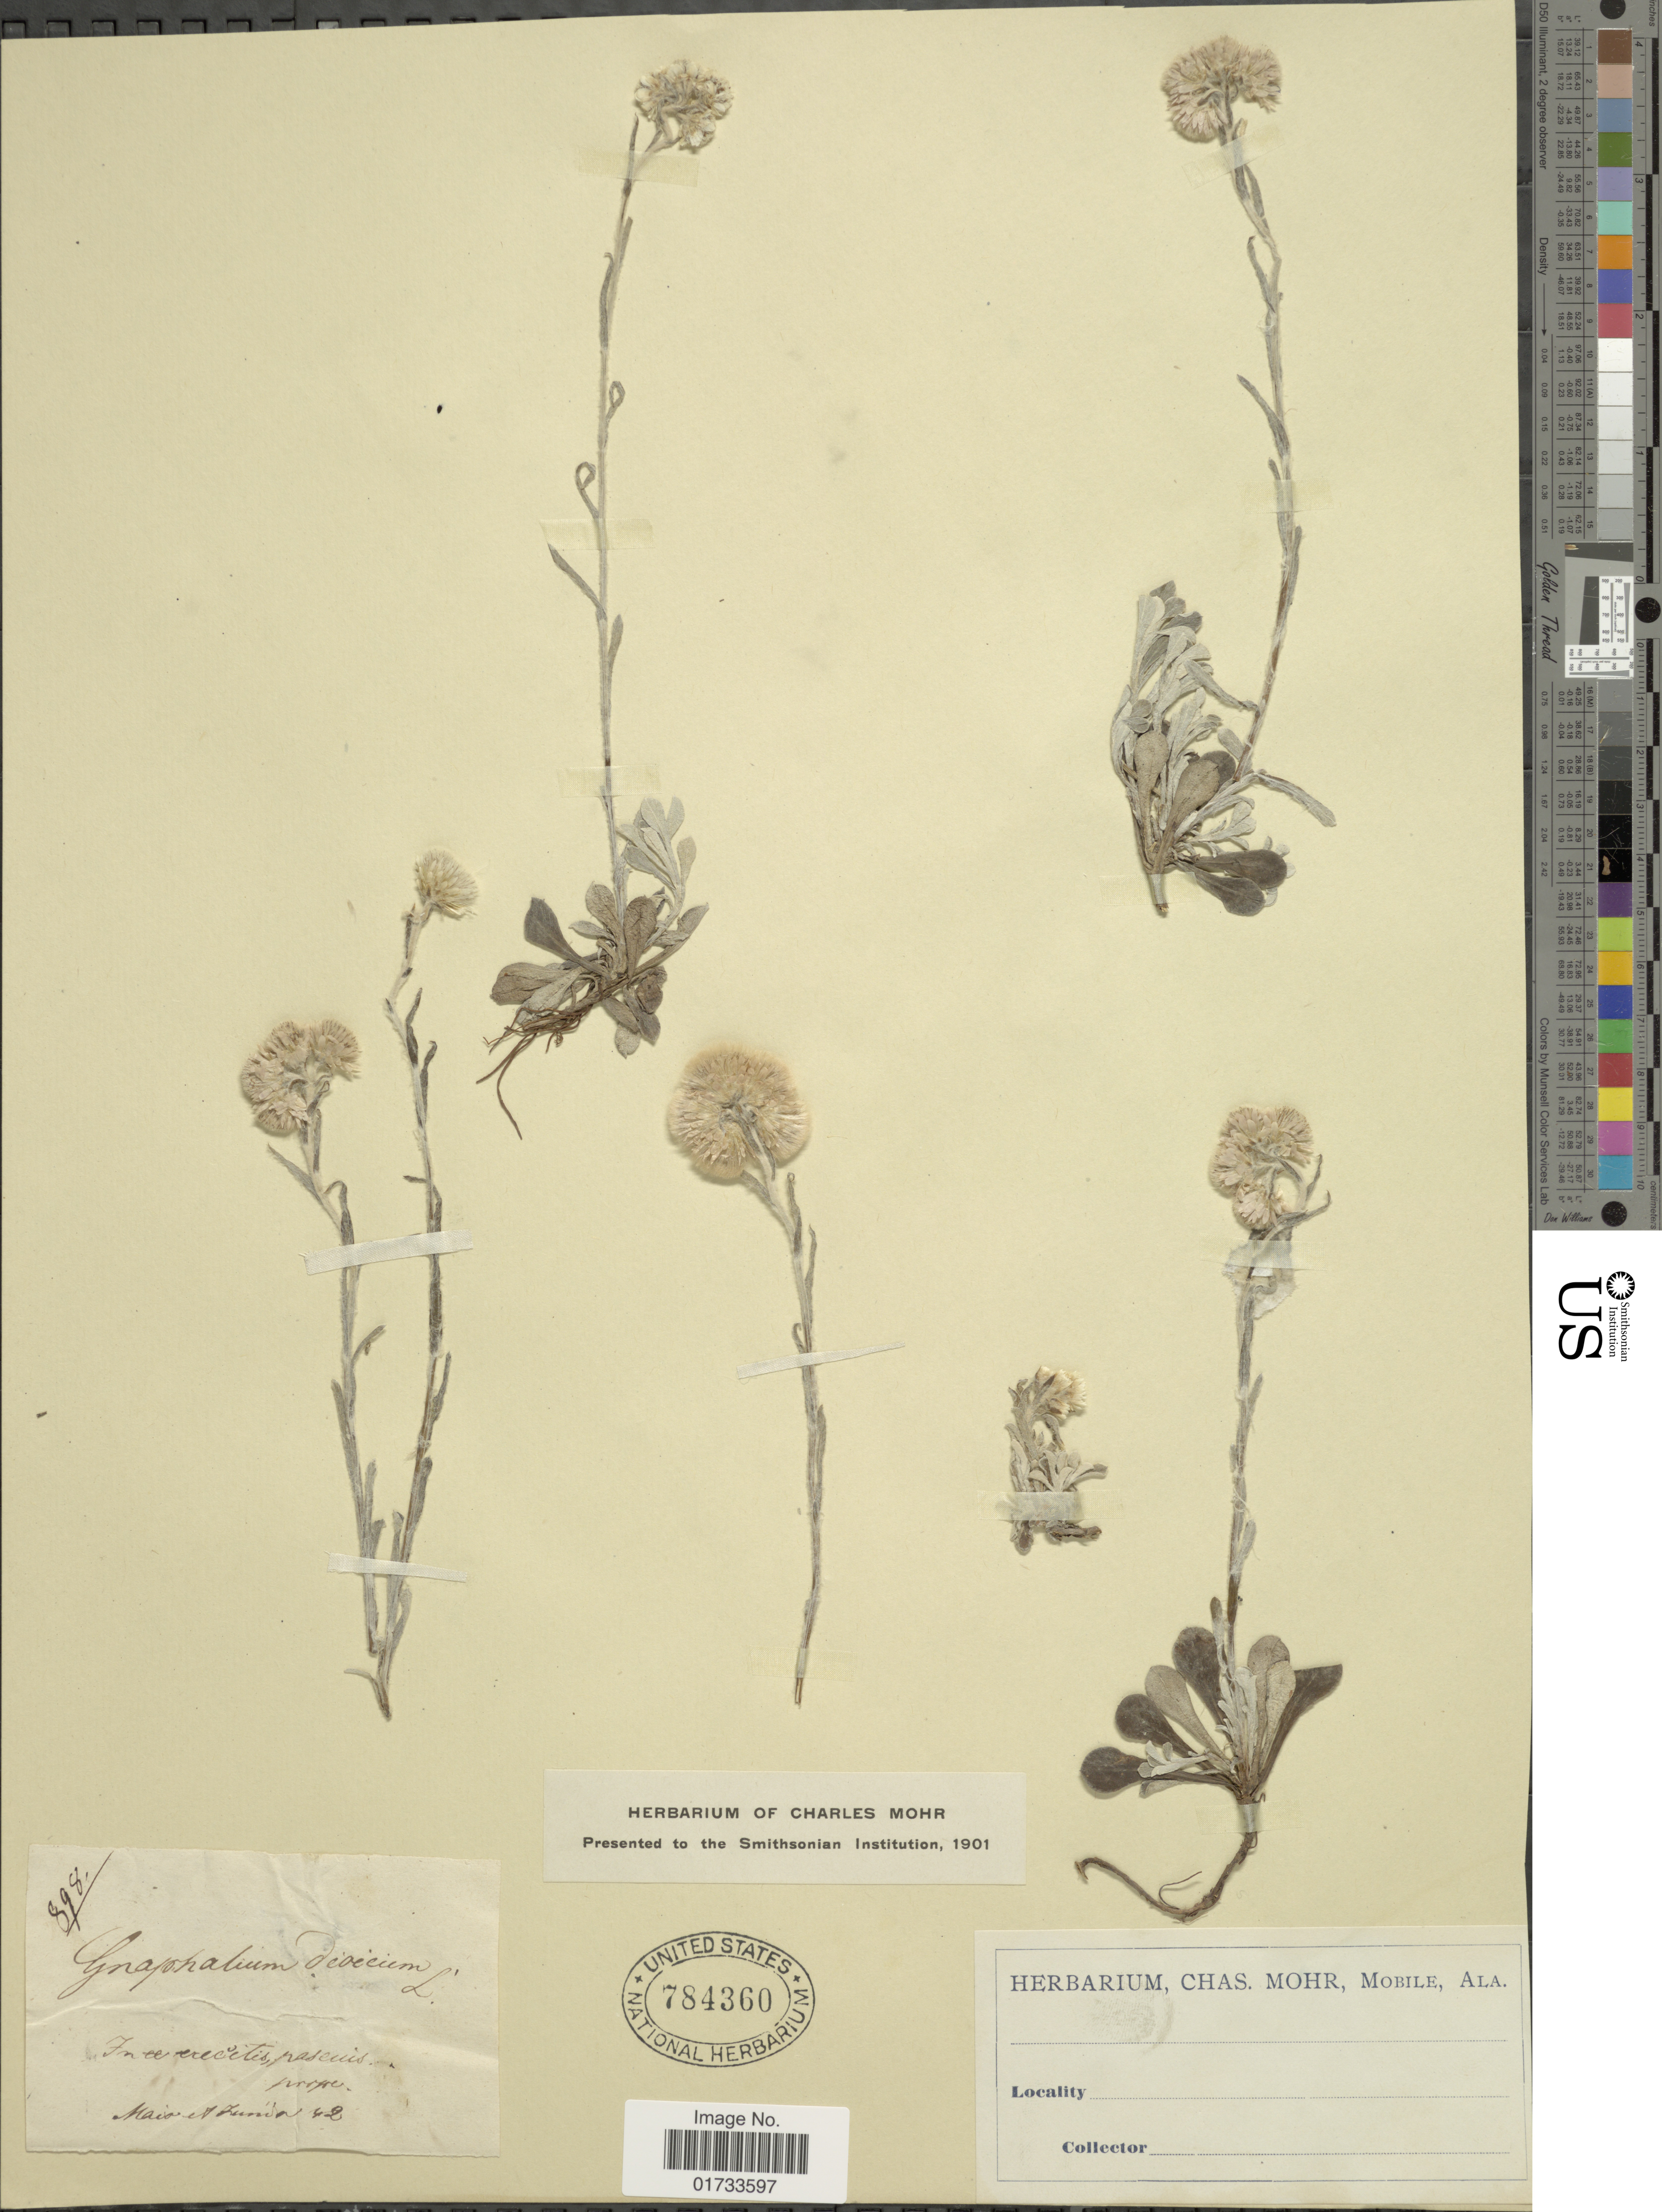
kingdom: Plantae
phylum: Tracheophyta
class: Magnoliopsida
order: Asterales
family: Asteraceae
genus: Antennaria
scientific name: Antennaria dioica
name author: (L.) Gaertn.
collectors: ex herb. Charles Mohr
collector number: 898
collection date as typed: Transcribed d/m/y: /5/42 to /6/42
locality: In a erectis radeuis [interpreted]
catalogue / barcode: US 784360